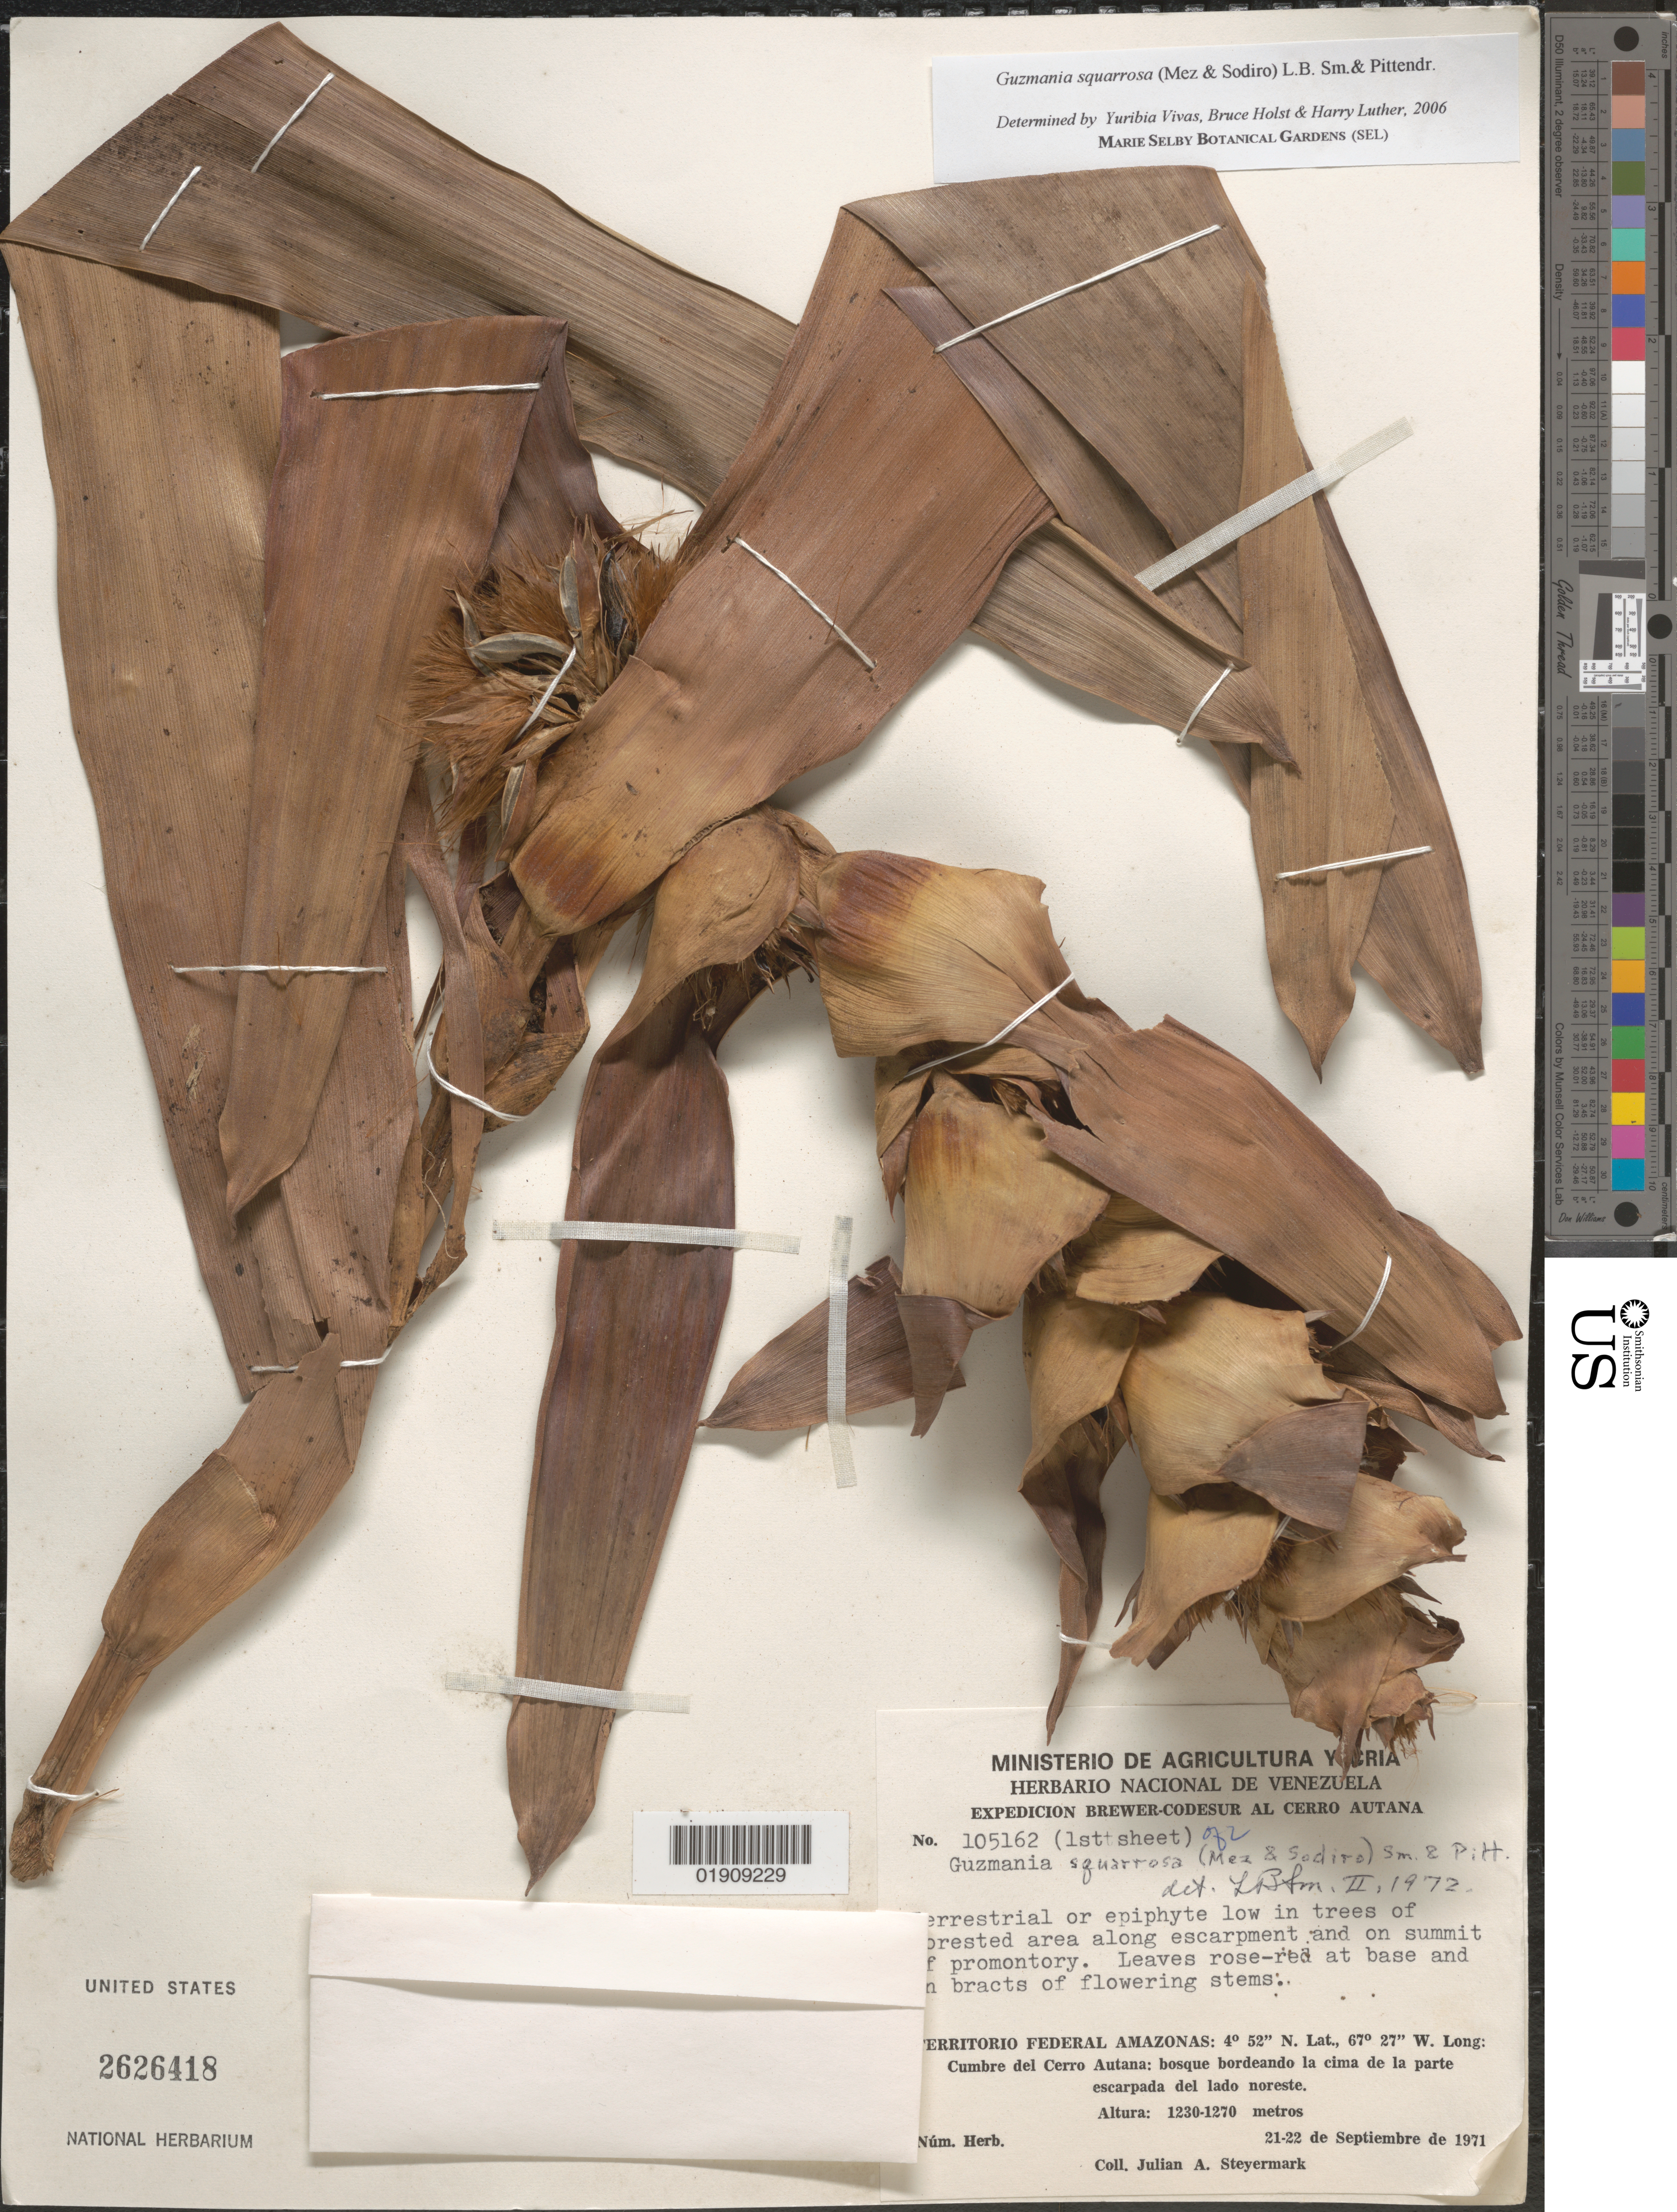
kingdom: Plantae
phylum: Tracheophyta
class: Liliopsida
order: Poales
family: Bromeliaceae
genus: Guzmania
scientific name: Guzmania squarrosa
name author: (Mez & Sodiro) L.B. Sm. & Pittendr.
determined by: Vivas, Yuribia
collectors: J. Steyermark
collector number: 105162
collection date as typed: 21-Sep-71 to 22-Sep-71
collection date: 1971-09-21/1971-09-22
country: Venezuela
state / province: Amazonas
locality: Cerro Autana, cumbre, de la parte escarpada del lado NE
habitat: Low in trees of forested area along escarpment and on summit of promontory; bosque bordeando la cima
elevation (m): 1230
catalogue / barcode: US 2626418